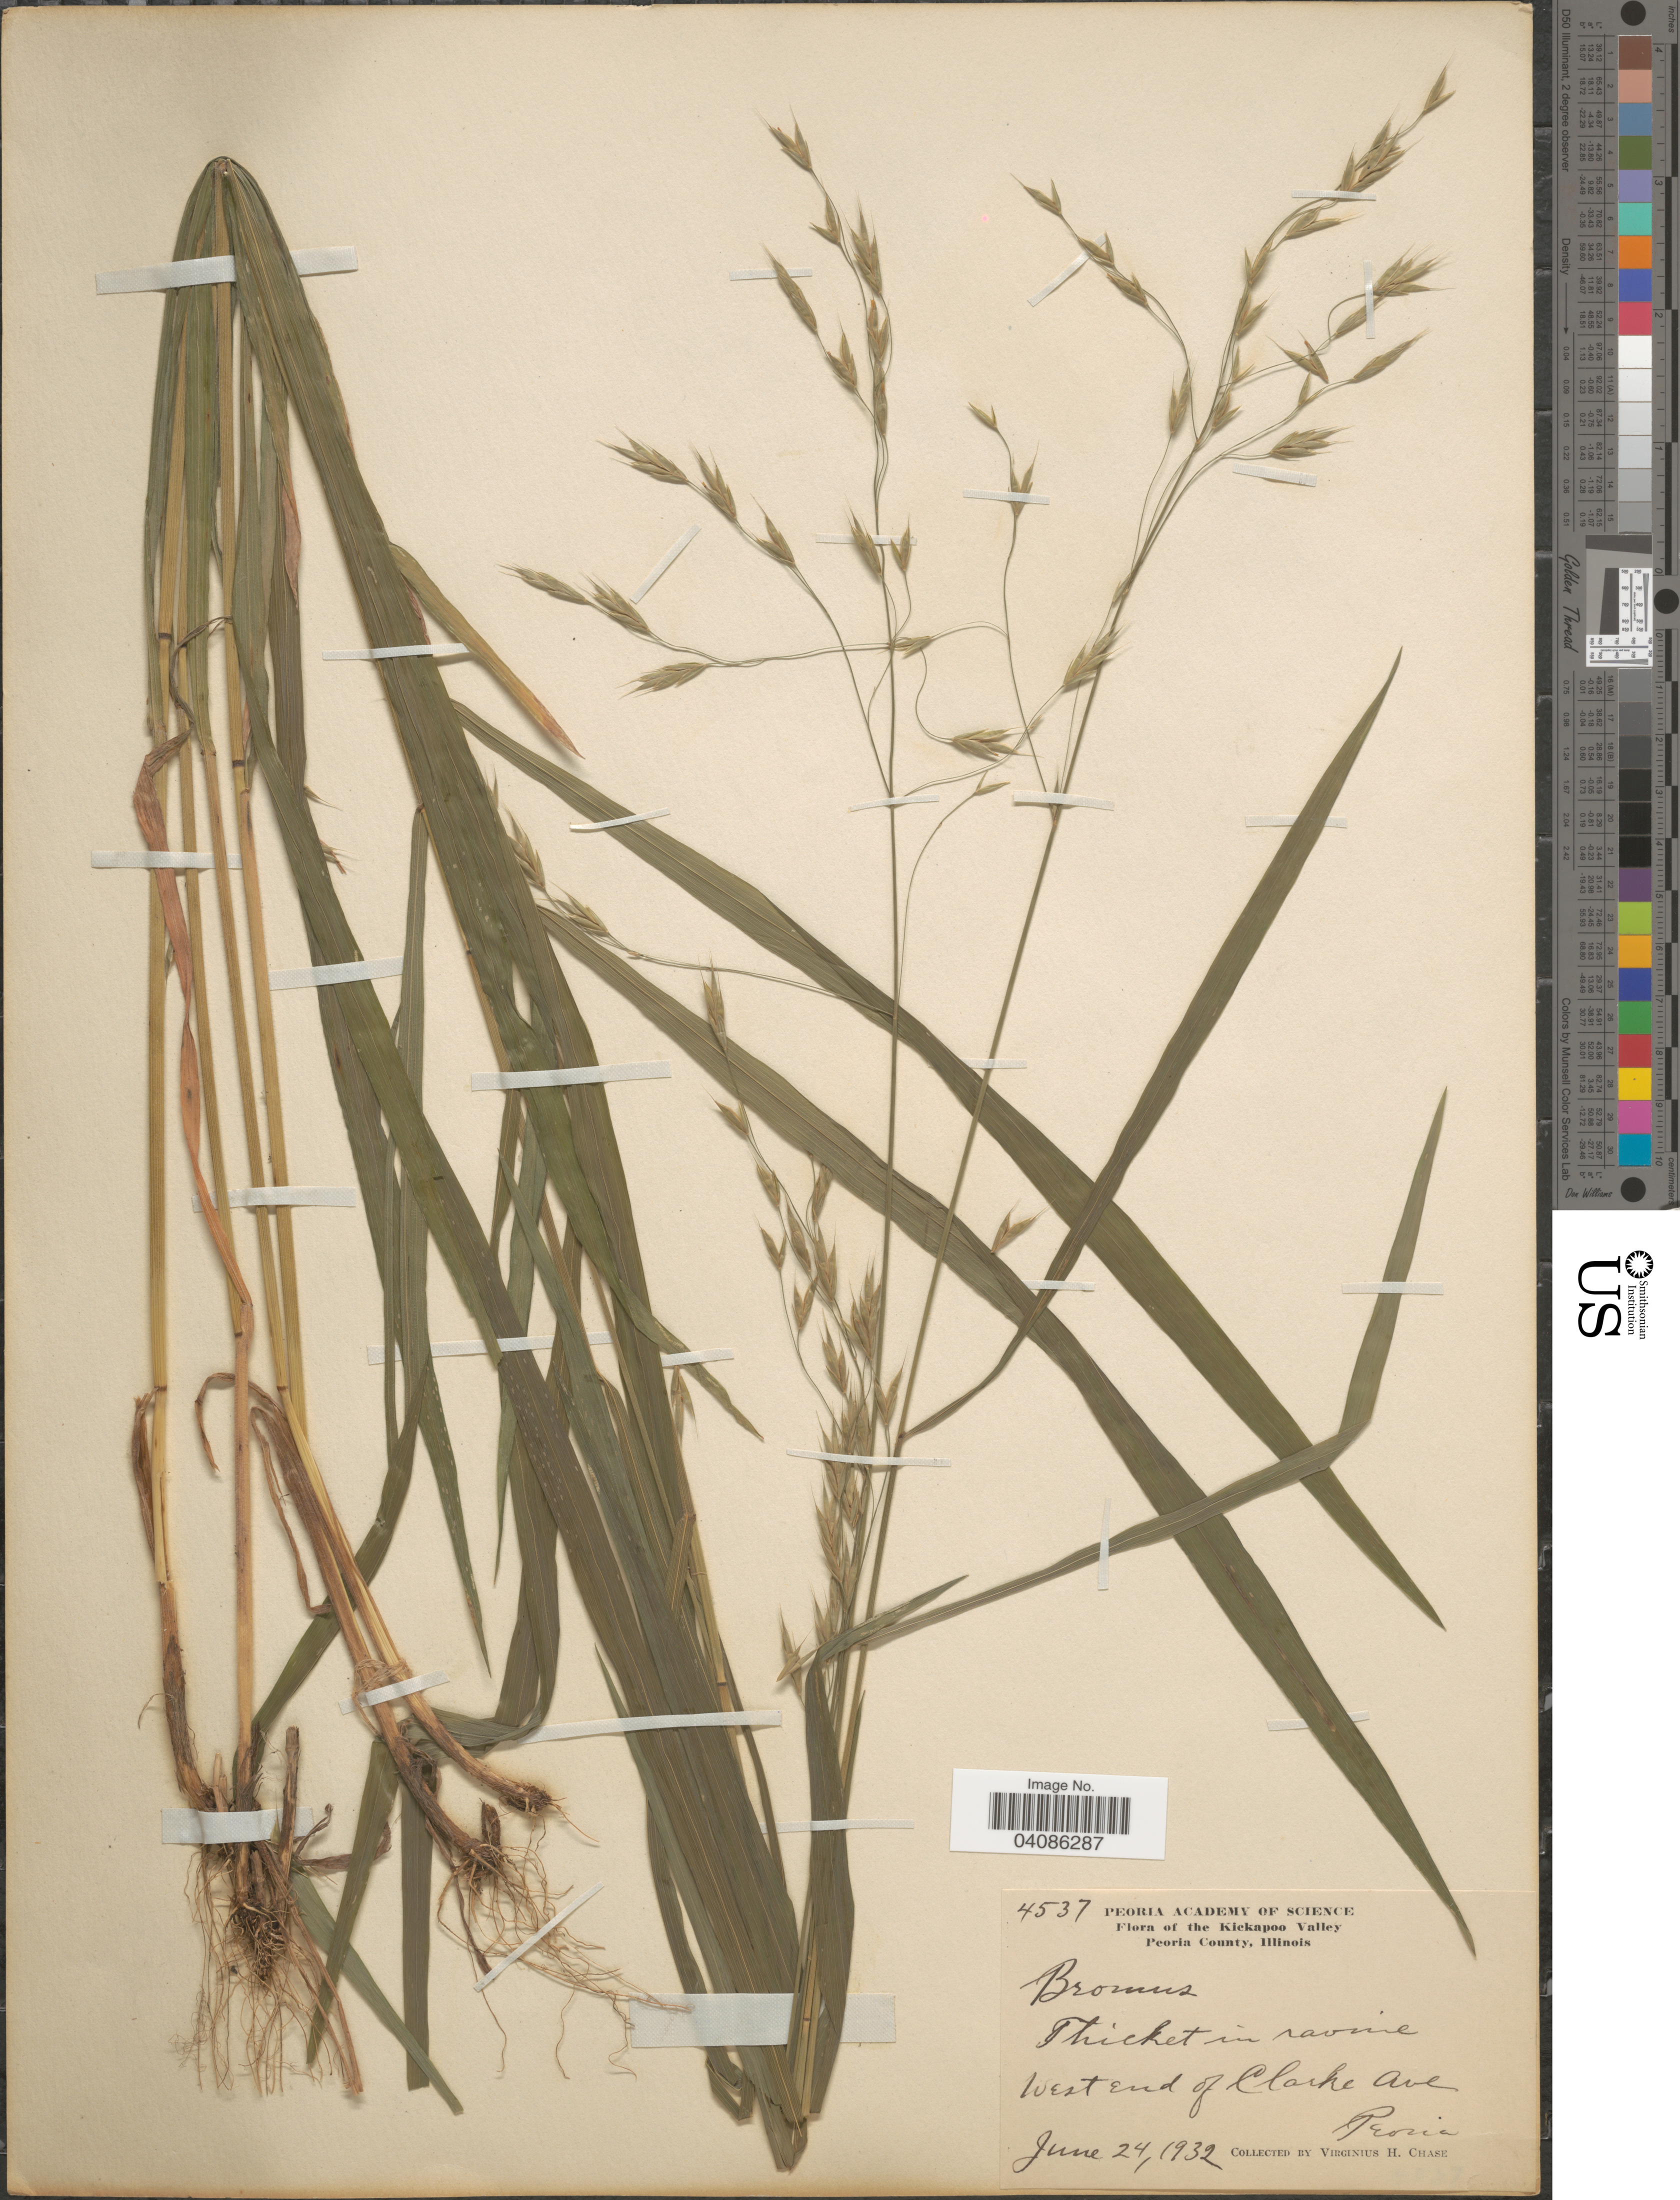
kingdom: Plantae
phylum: Tracheophyta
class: Liliopsida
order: Poales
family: Poaceae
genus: Bromus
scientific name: Bromus sp.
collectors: V. H. Chase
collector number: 4537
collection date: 1932-06-24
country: United States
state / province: Illinois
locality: The Kickapoo Valley, Peoria County. Thicket in ravine, West end of Clarke Ave. Peoria.